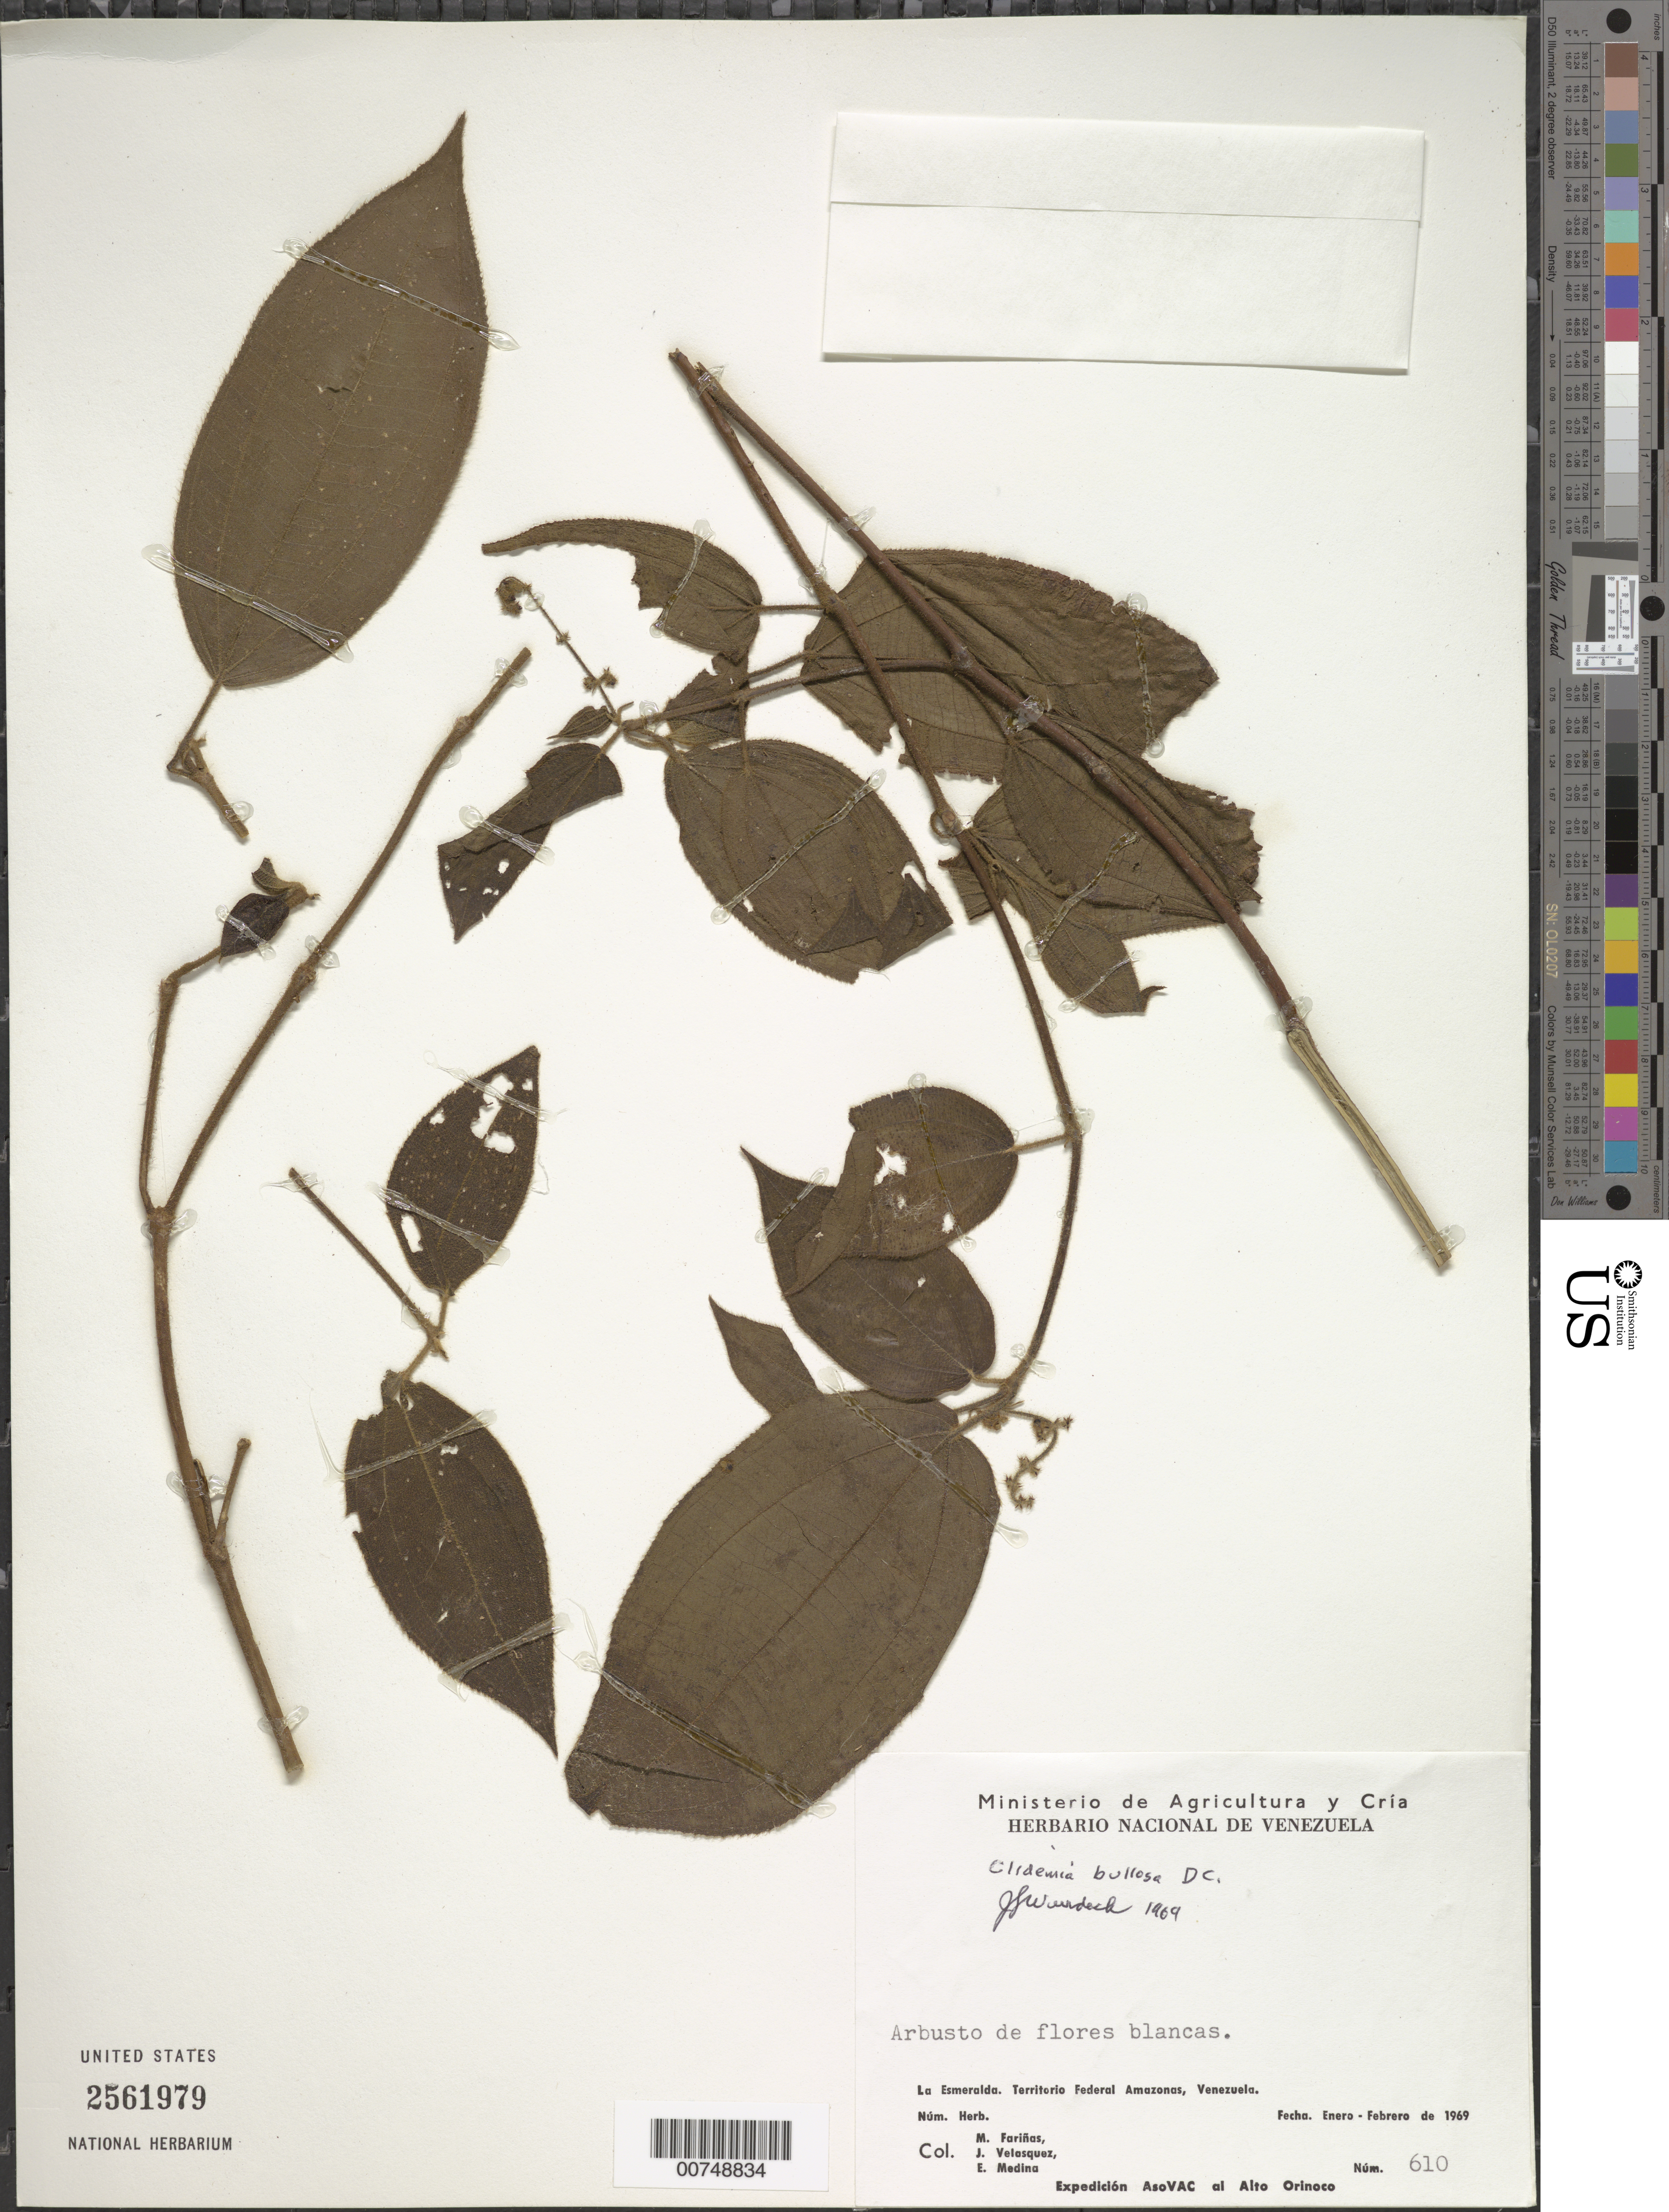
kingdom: Plantae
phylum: Tracheophyta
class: Magnoliopsida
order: Myrtales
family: Melastomataceae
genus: Clidemia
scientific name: Clidemia bullosa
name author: DC.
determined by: Wurdack, John J., (US), US (UNITED STATES)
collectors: M. Fariñas, J. Velasquez & E. Medina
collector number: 610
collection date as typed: Jan-69 to Feb-69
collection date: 1969-01/1969-02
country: Venezuela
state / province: Amazonas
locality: La Esmeralda, Alto Río Orinoco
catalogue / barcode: US 2561979